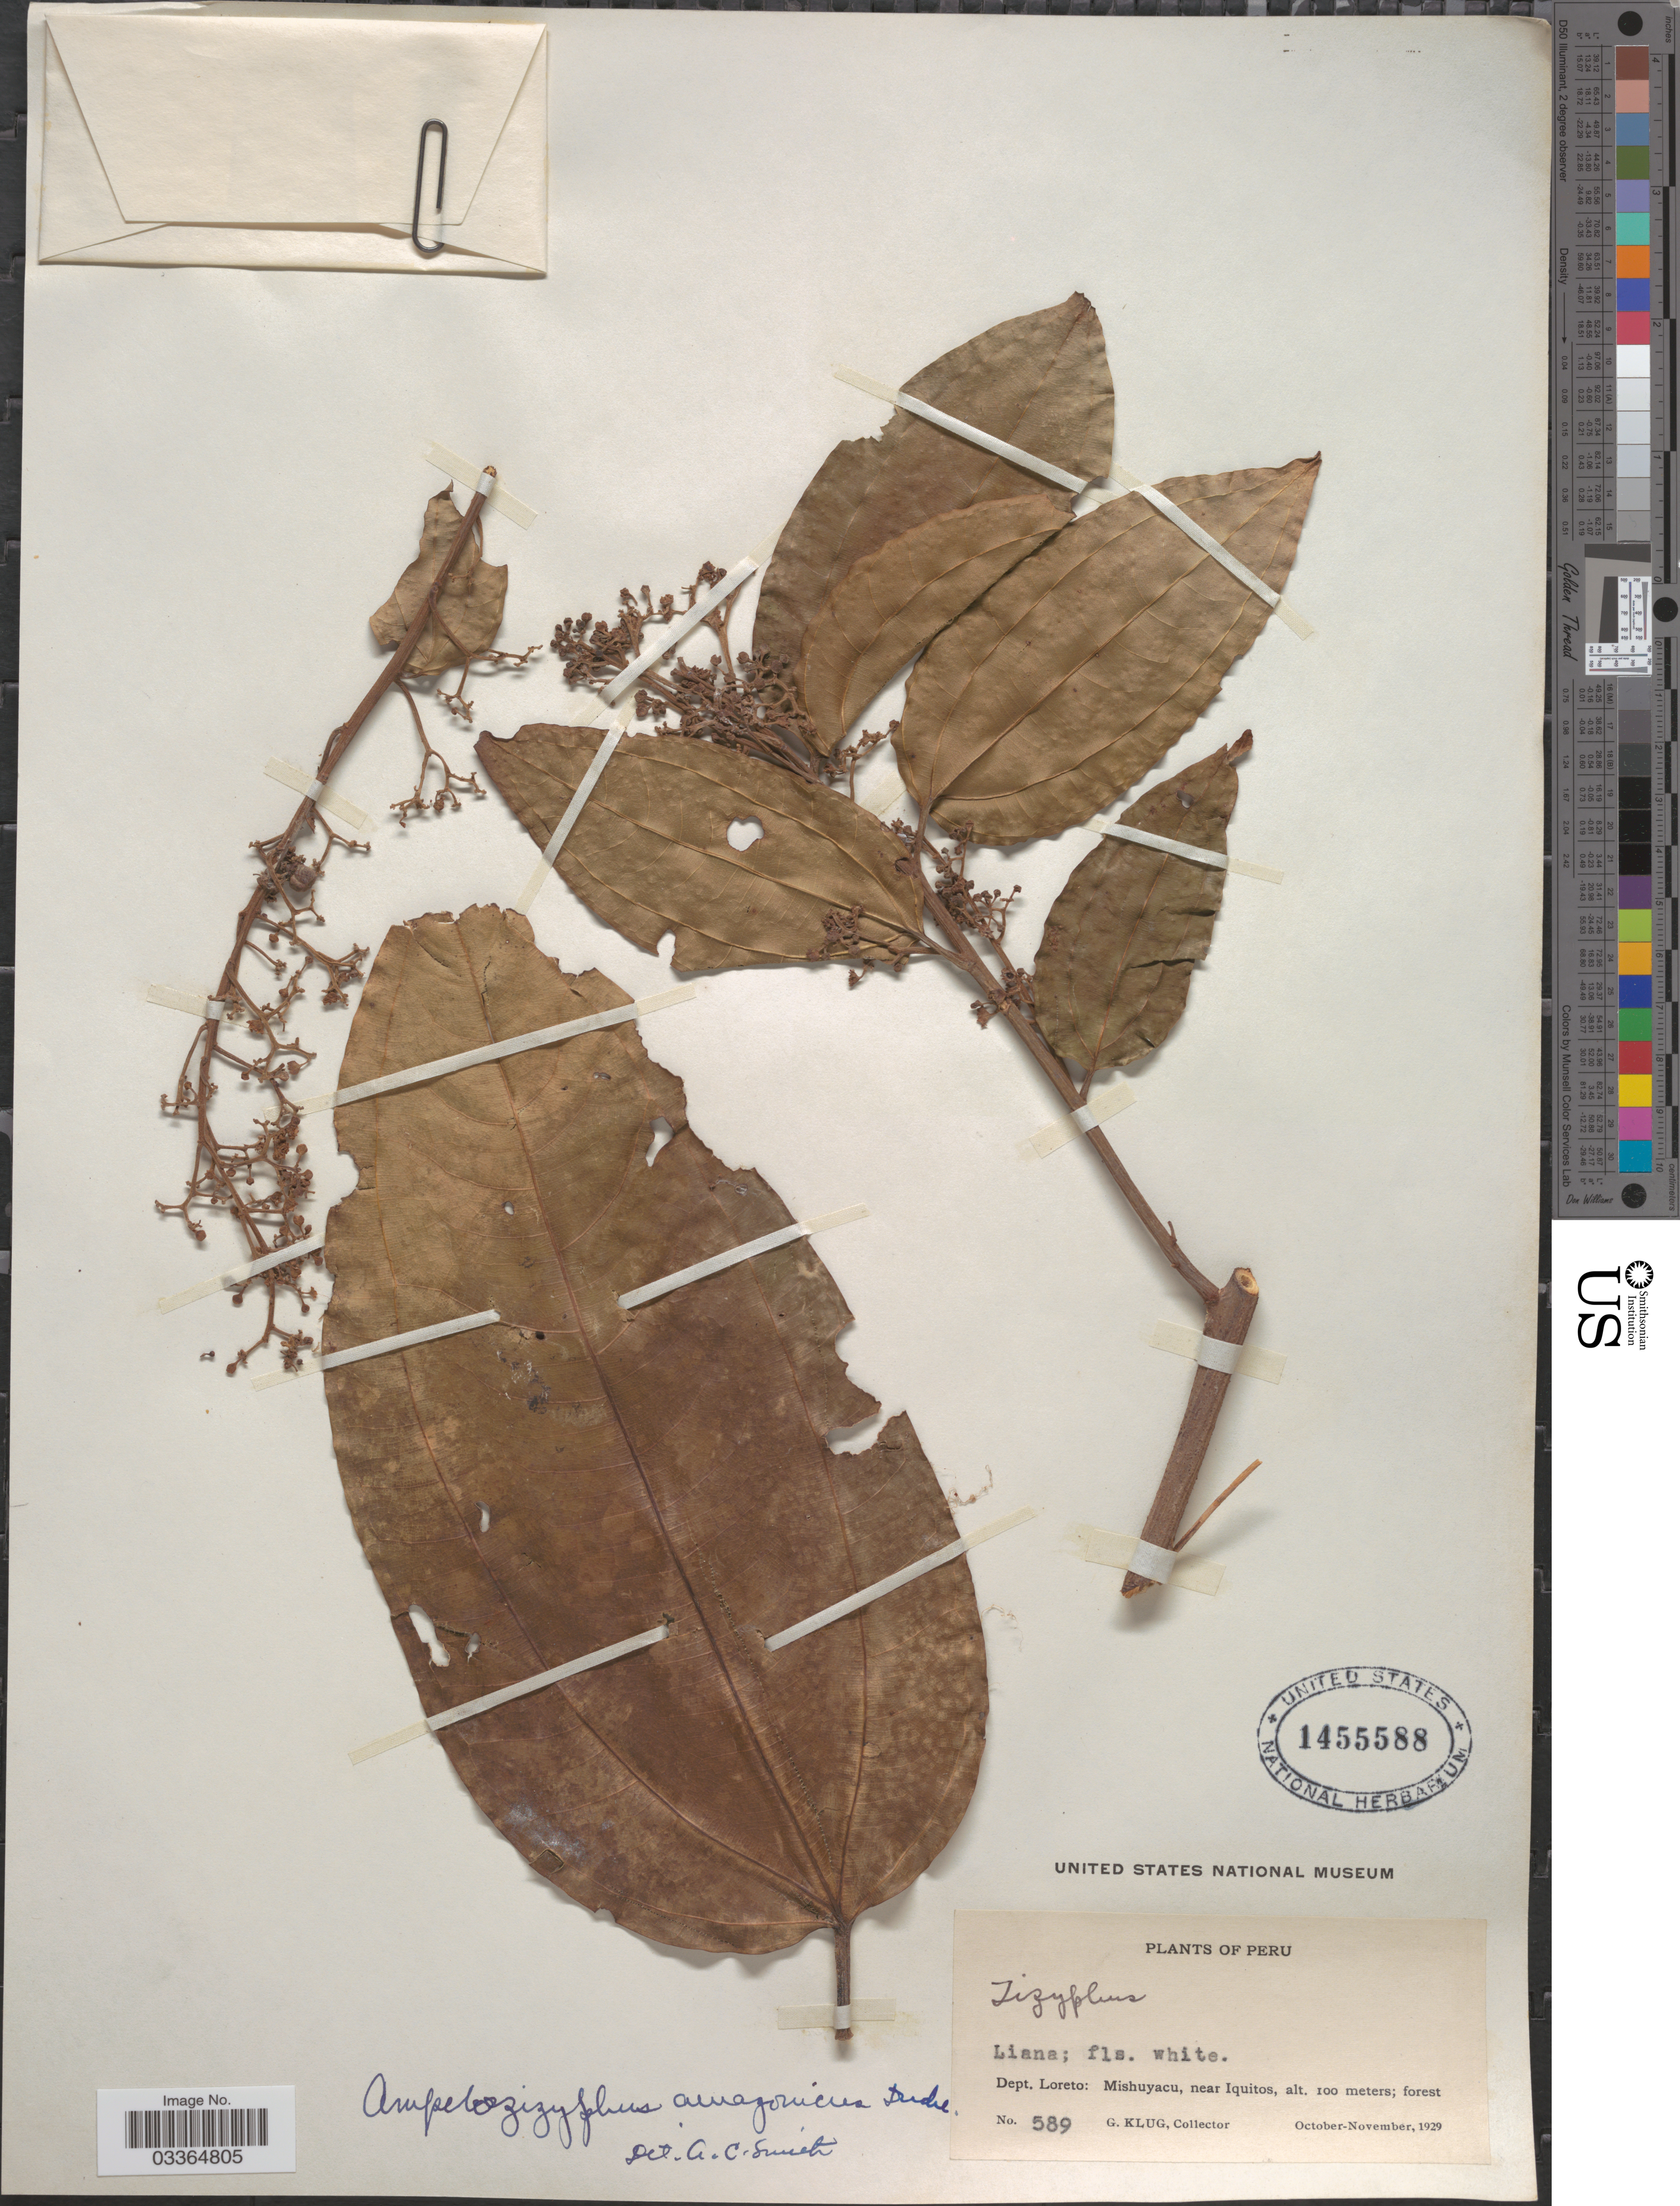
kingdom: Plantae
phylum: Tracheophyta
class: Magnoliopsida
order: Rosales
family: Rhamnaceae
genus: Ampelozizyphus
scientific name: Ampelozizyphus amazonicus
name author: Ducke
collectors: G. Klug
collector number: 589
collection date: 1929-10/1929-11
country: Peru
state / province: Loreto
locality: Dept. Loreto: Mishuyacu, near Iquitos.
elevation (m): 100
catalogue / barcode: US 1455588